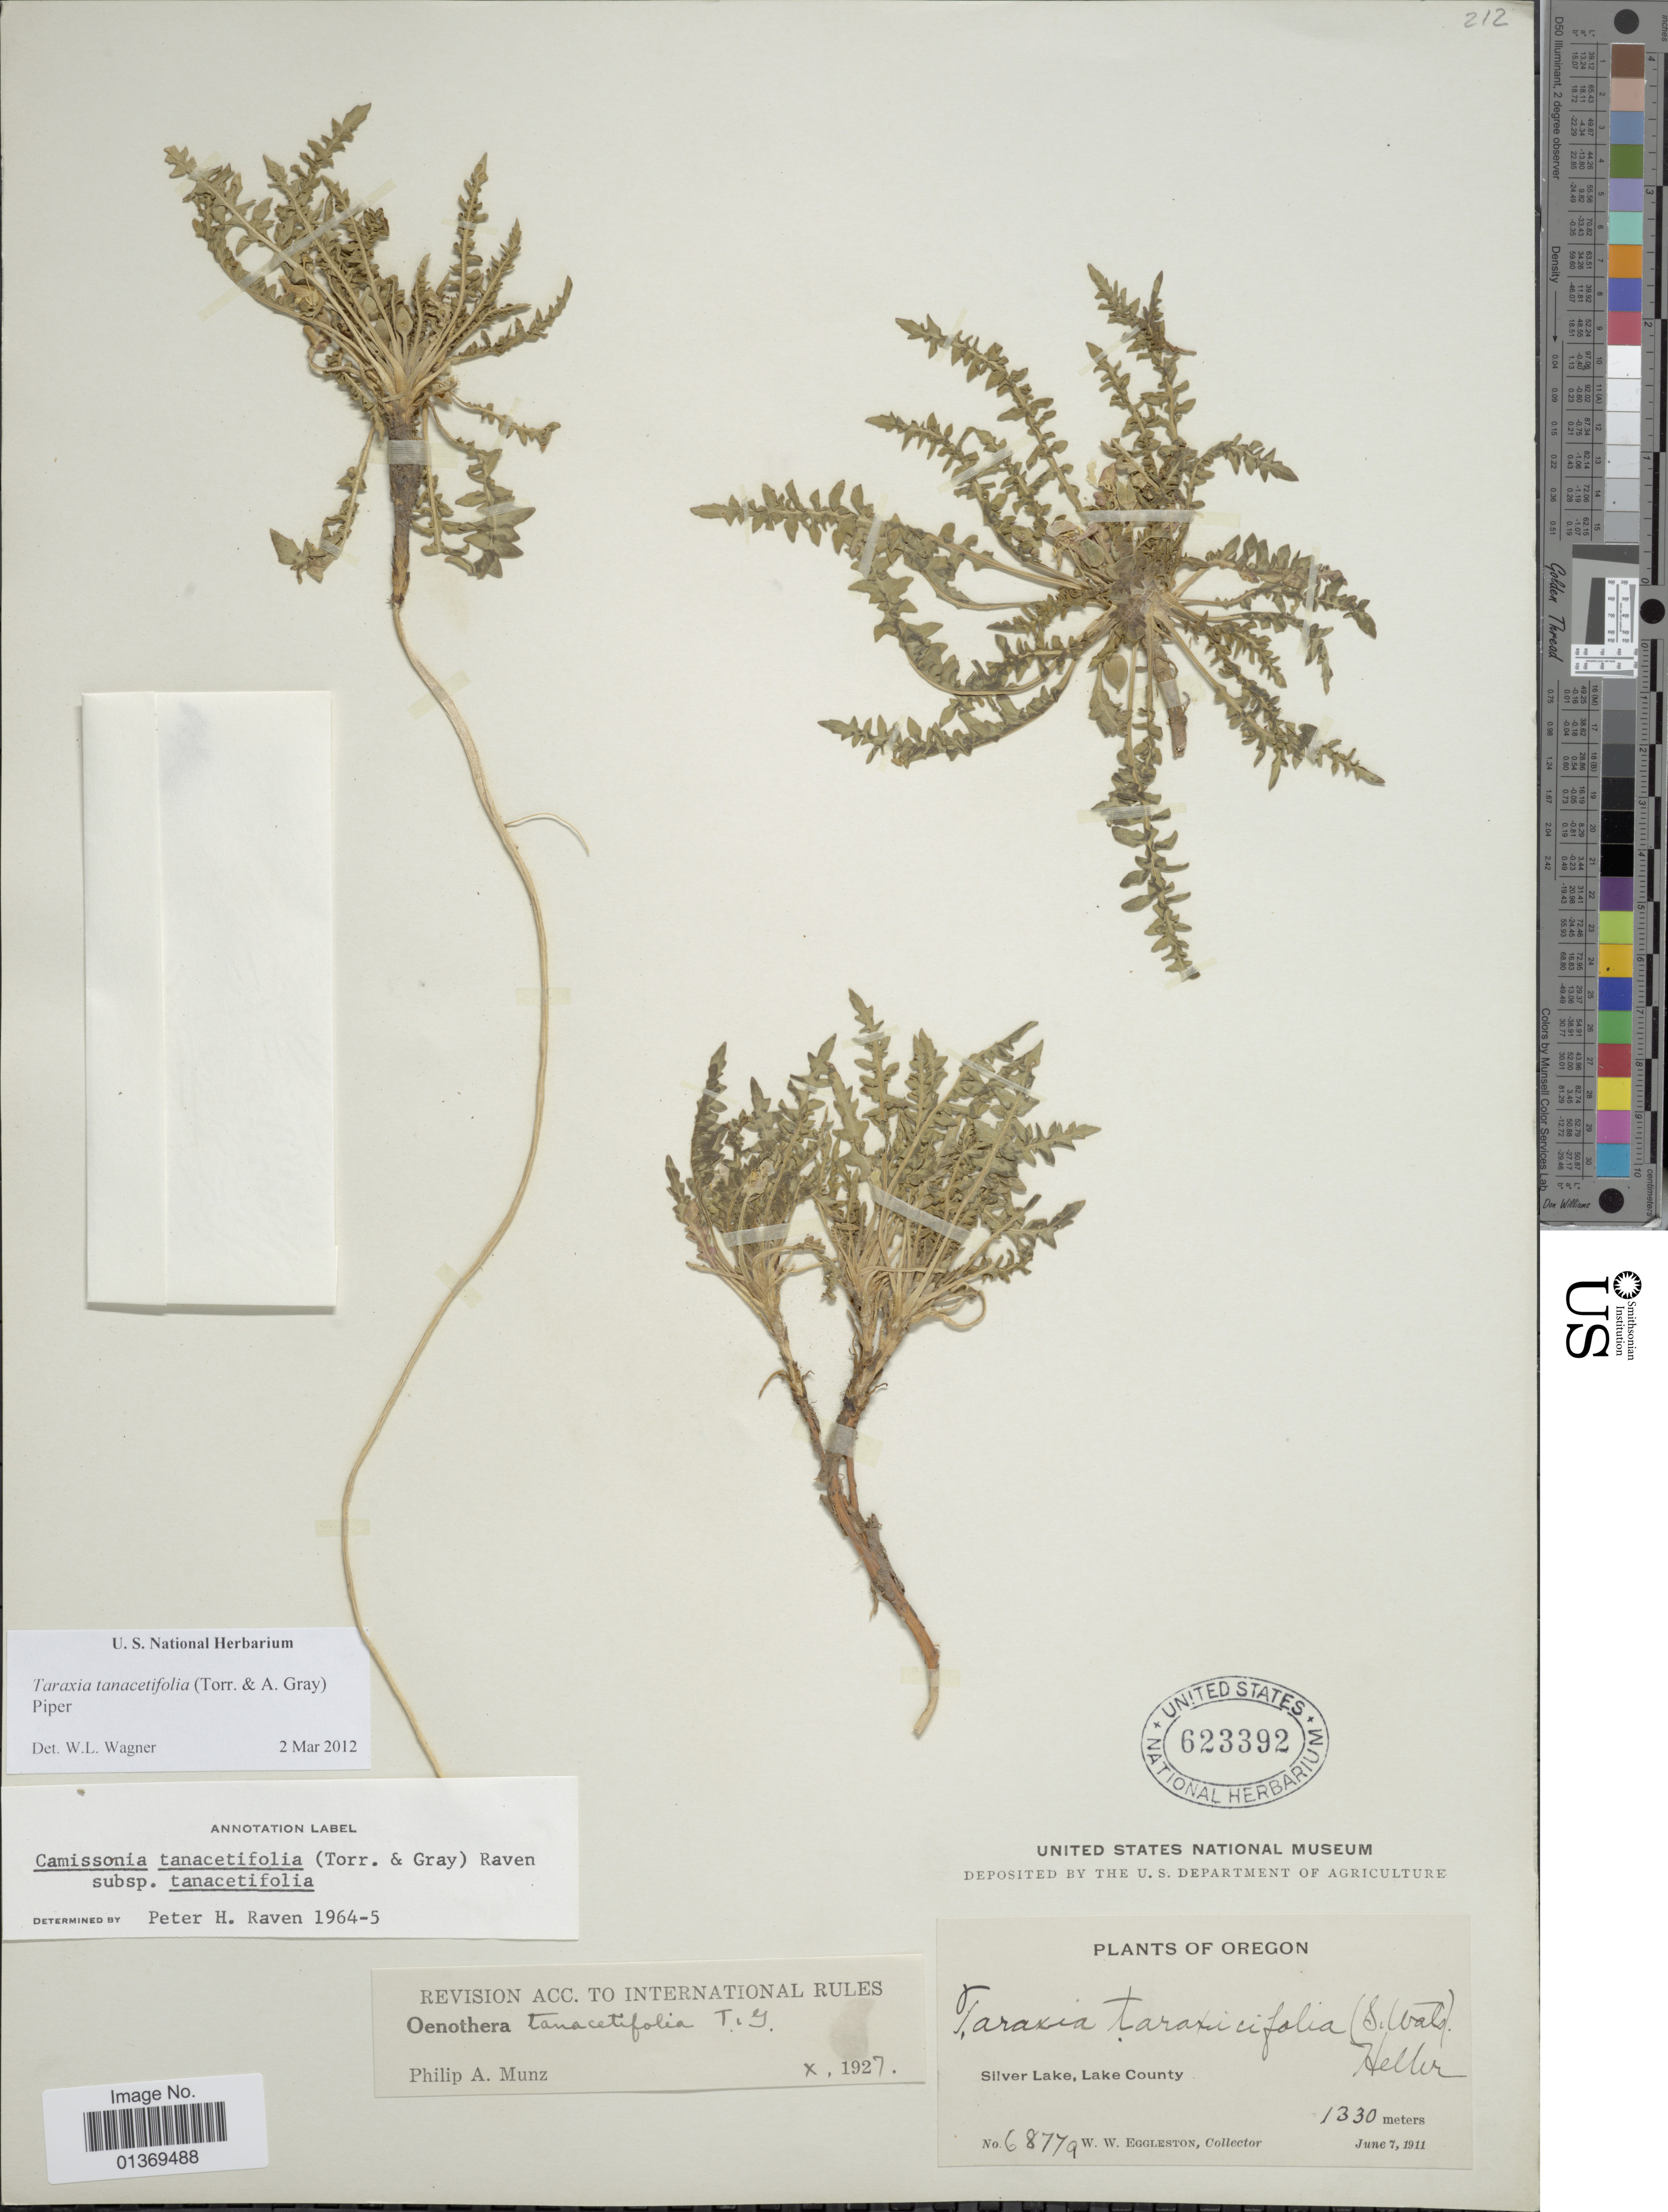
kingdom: Plantae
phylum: Tracheophyta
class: Magnoliopsida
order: Myrtales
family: Onagraceae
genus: Taraxia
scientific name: Taraxia tanacetifolia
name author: (Torr. & A. Gray) Piper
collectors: W. W. Eggleston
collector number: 68779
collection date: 1911-06-07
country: United States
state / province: Oregon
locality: Silver Lake, Lake County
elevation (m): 1330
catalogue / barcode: US 623392